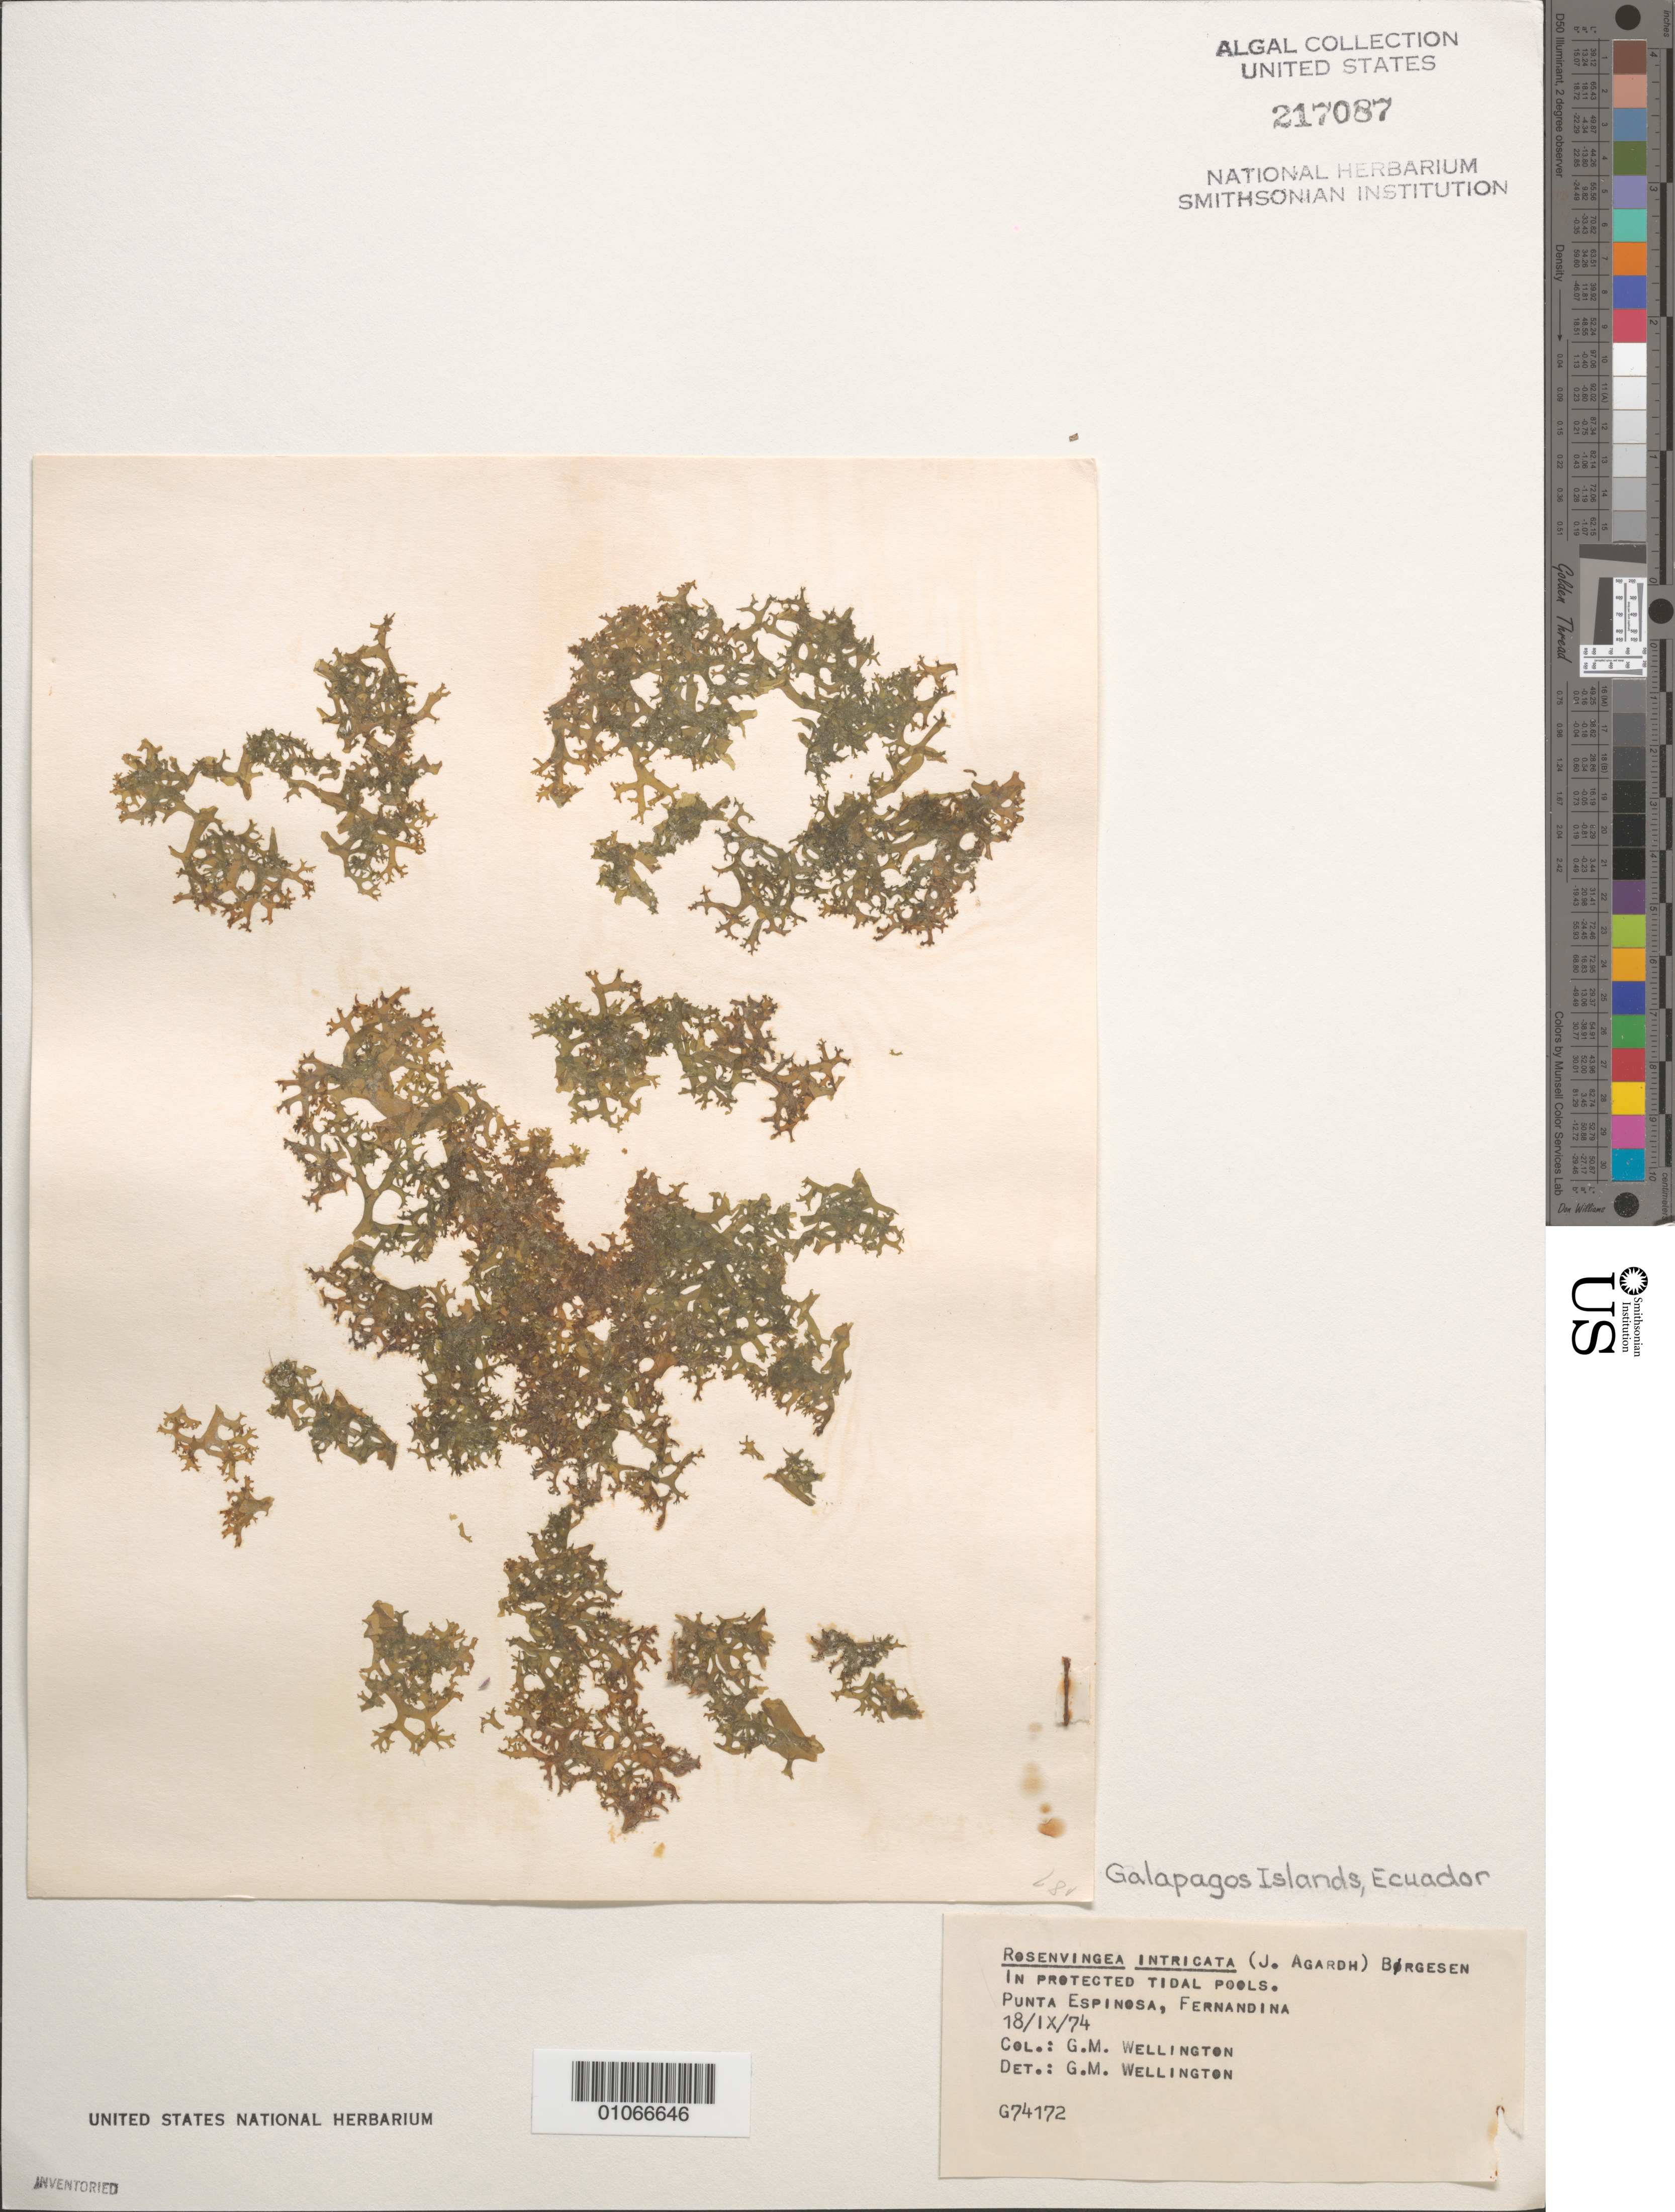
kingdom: Chromista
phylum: Ochrophyta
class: Phaeophyceae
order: Scytosiphonales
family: Scytosiphonaceae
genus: Rosenvingea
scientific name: Rosenvingea intricata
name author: (J. Agardh) Børgesen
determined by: Wellington, G. M.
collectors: G. Wellington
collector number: G74172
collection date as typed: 18 Sep 1974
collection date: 1974-09-18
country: Ecuador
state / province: Colón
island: Fernandina [Narborough]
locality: Punta Espinosa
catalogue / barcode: US 217087